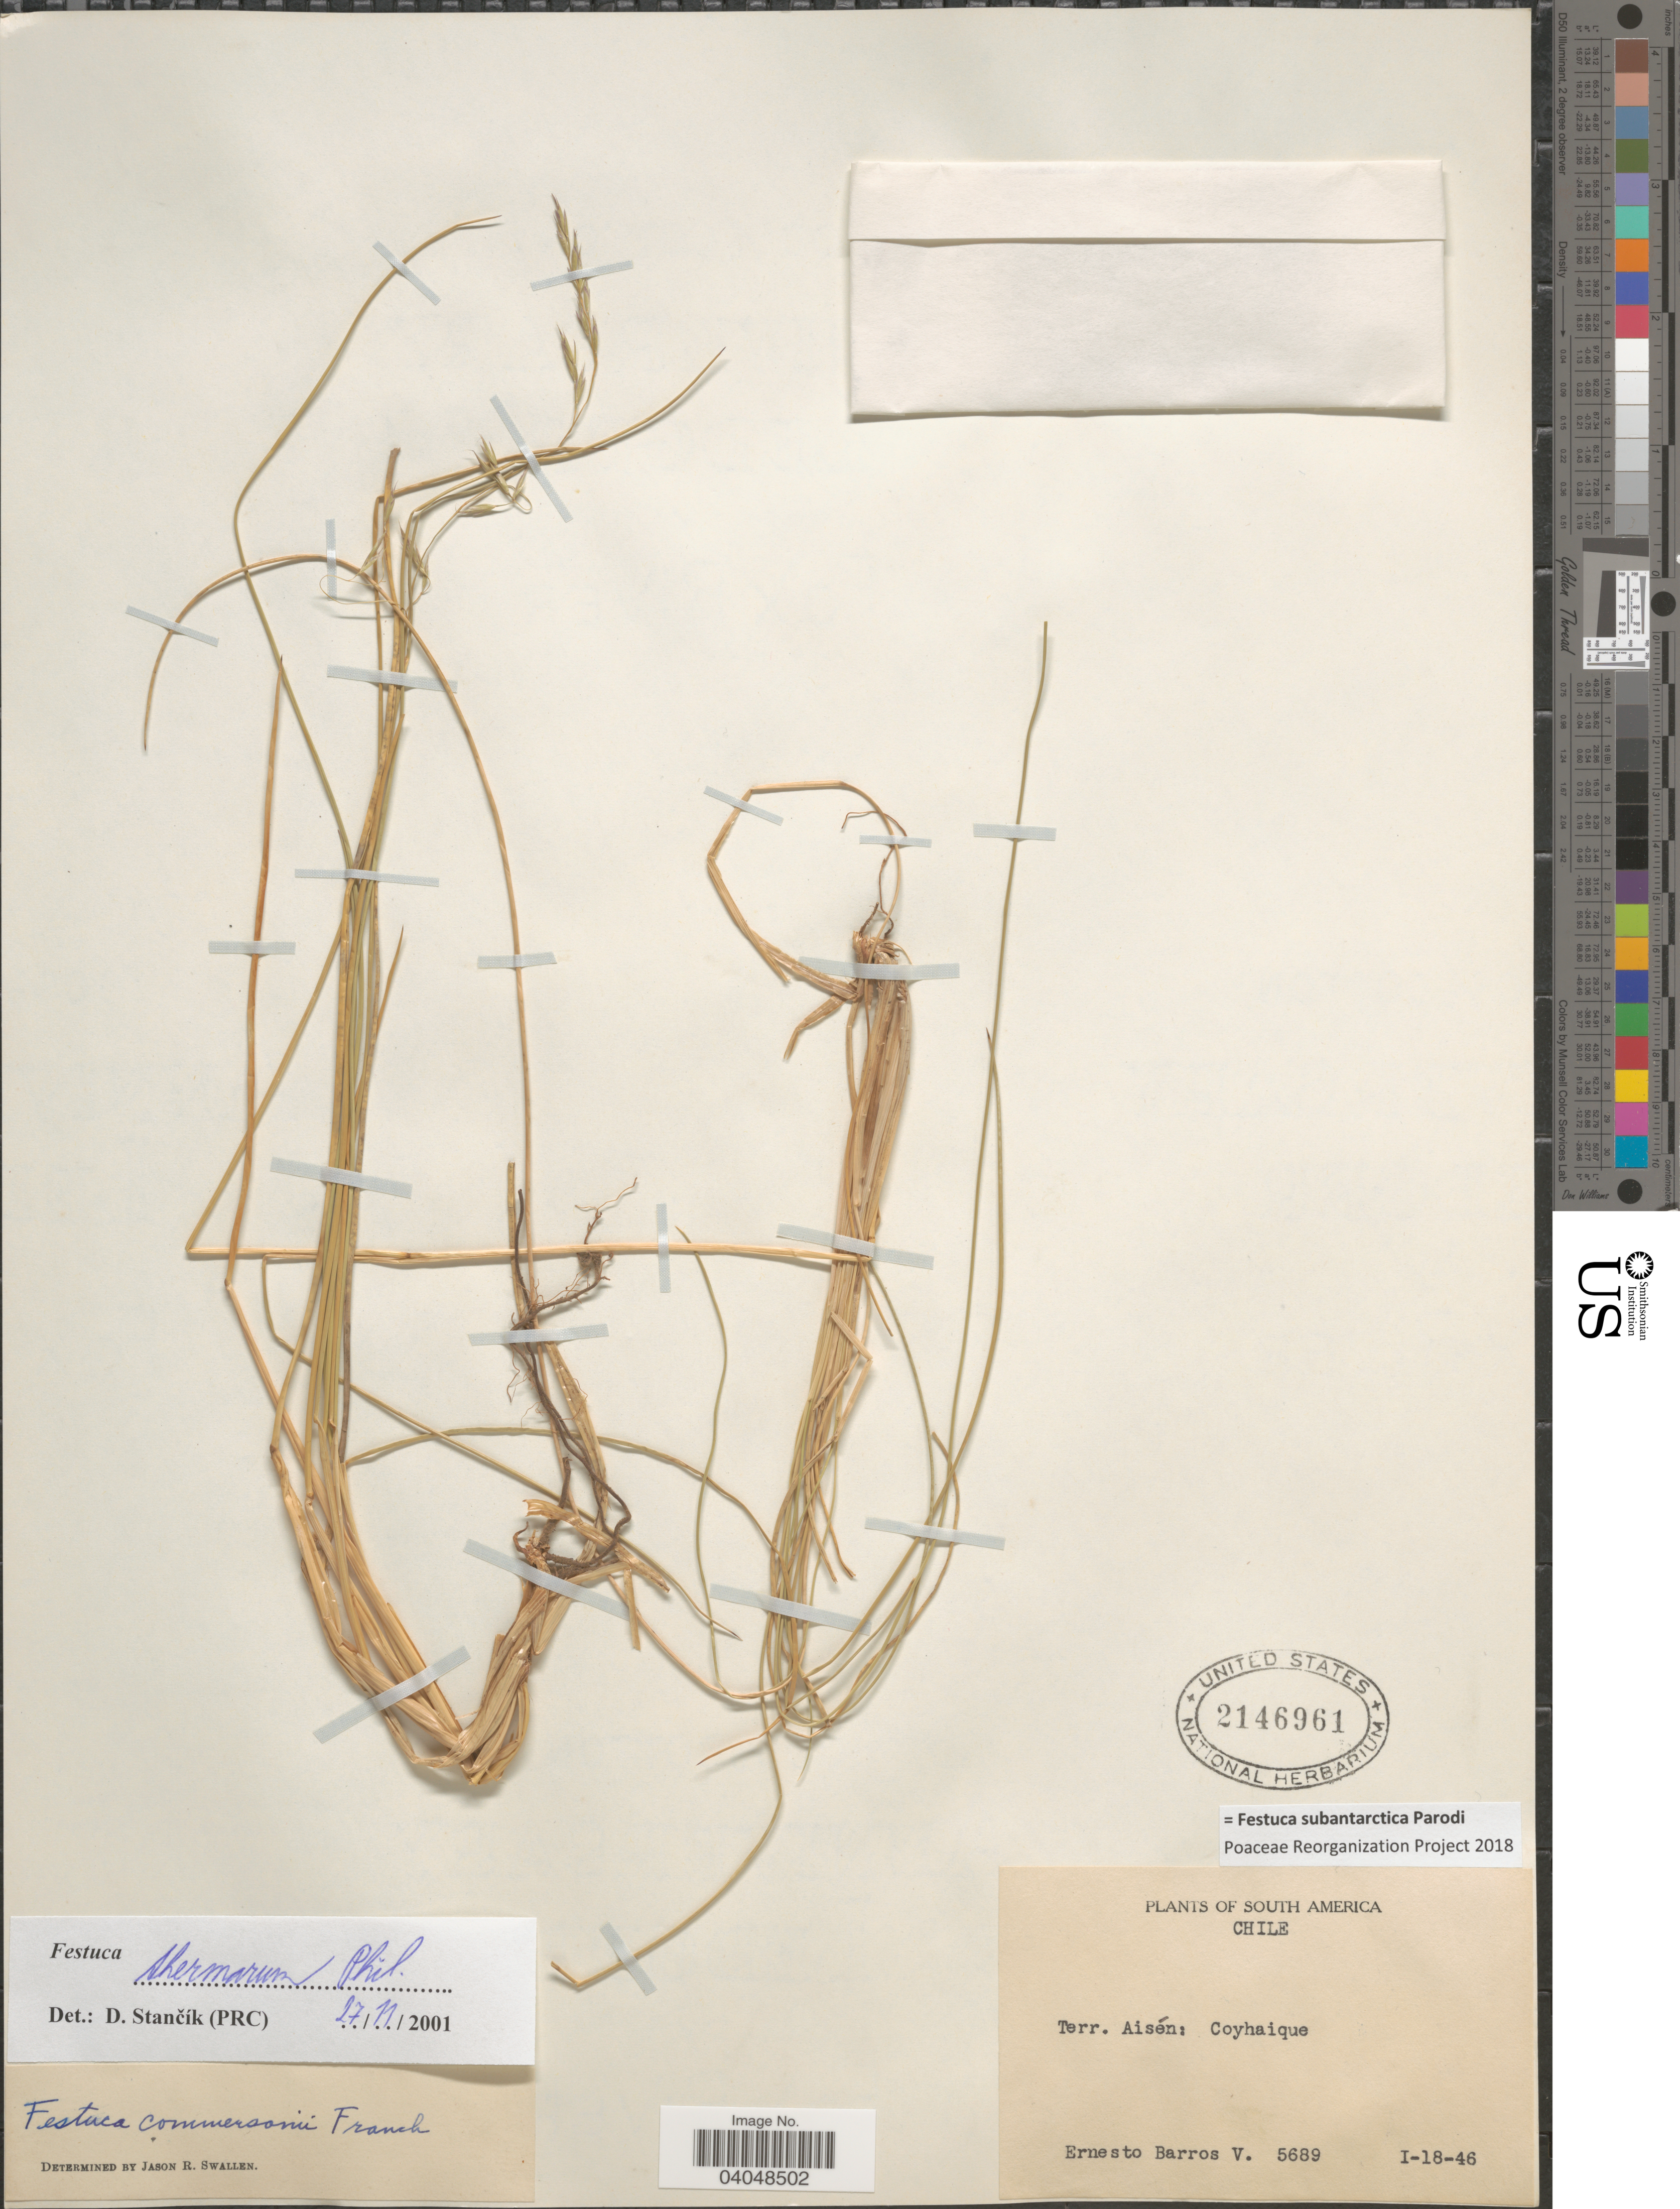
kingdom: Plantae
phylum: Tracheophyta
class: Liliopsida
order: Poales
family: Poaceae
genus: Festuca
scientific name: Festuca subantarctica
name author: Parodi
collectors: E. Barros V.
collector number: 5689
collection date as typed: Transcribed d/m/y: 18/1/46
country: Chile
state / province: Aisén (XI)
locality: Terr. Aisén: Coyhaique.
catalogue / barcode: US 2146961